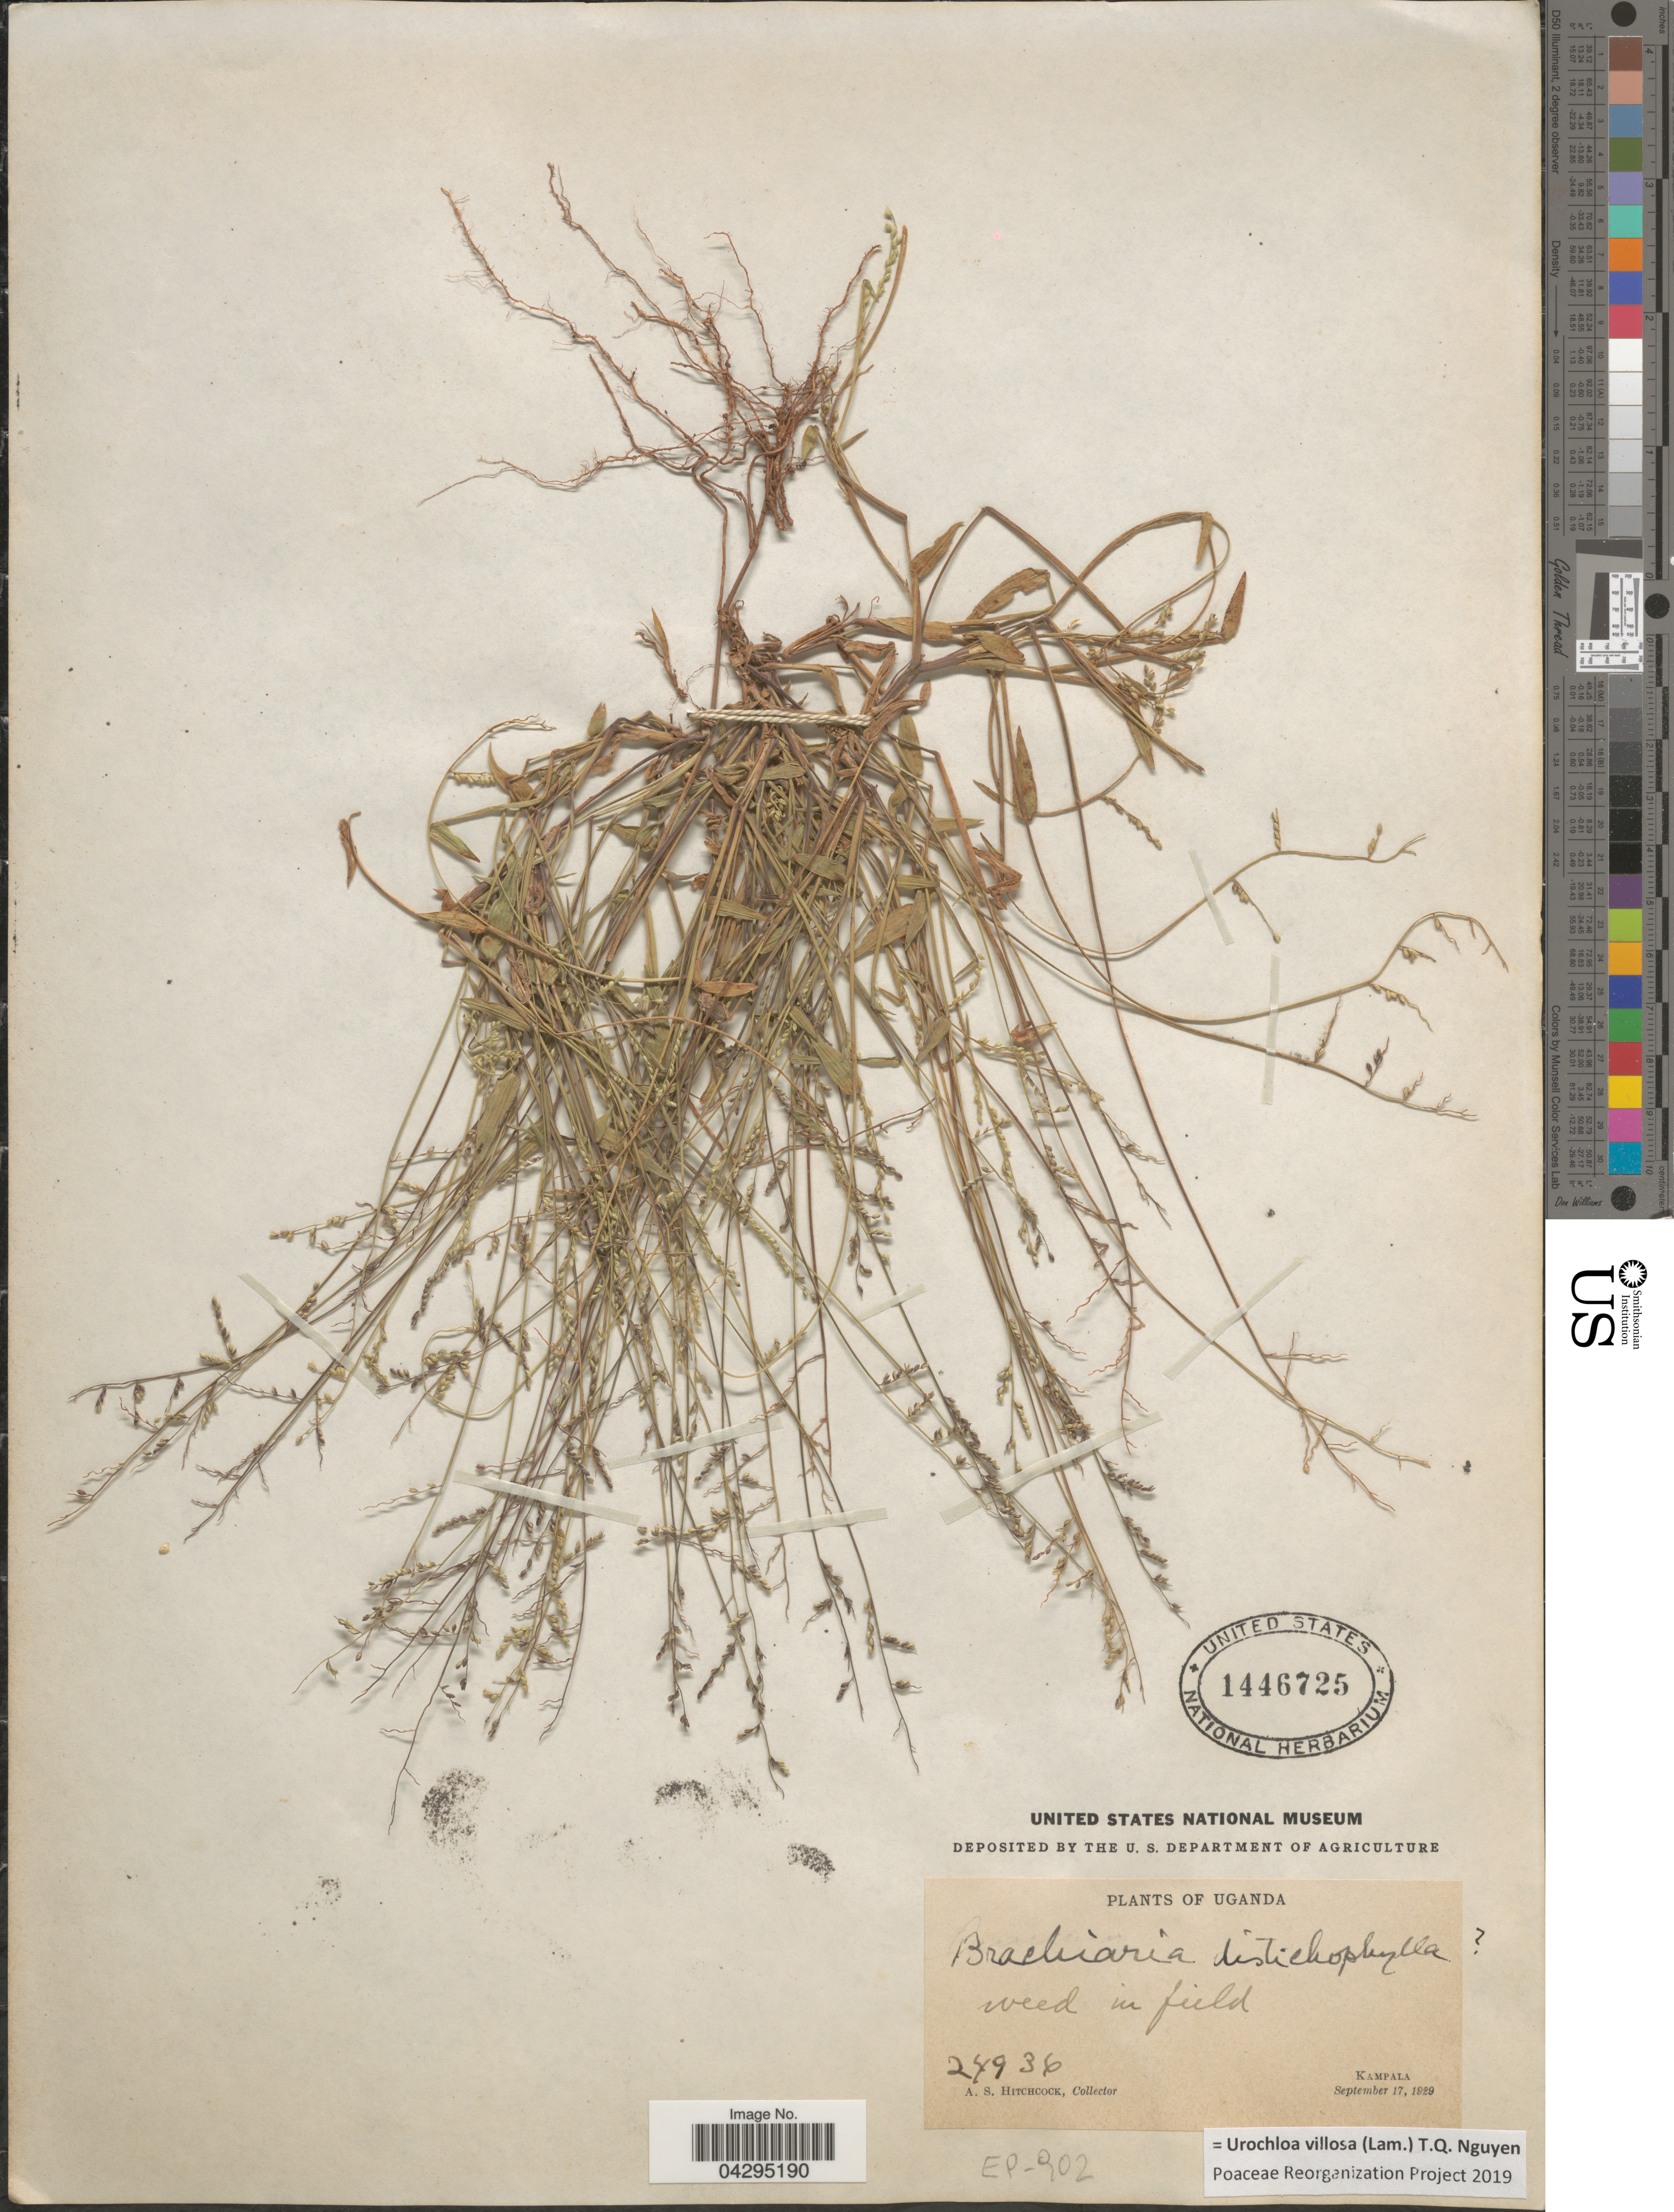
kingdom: Plantae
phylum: Tracheophyta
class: Liliopsida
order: Poales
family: Poaceae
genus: Urochloa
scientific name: Urochloa villosa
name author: (Lam.) T.Q. Nguyen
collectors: A. S. Hitchcock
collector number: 24936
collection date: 1929-09-17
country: Uganda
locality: In field. Kampala.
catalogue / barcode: US 1446725